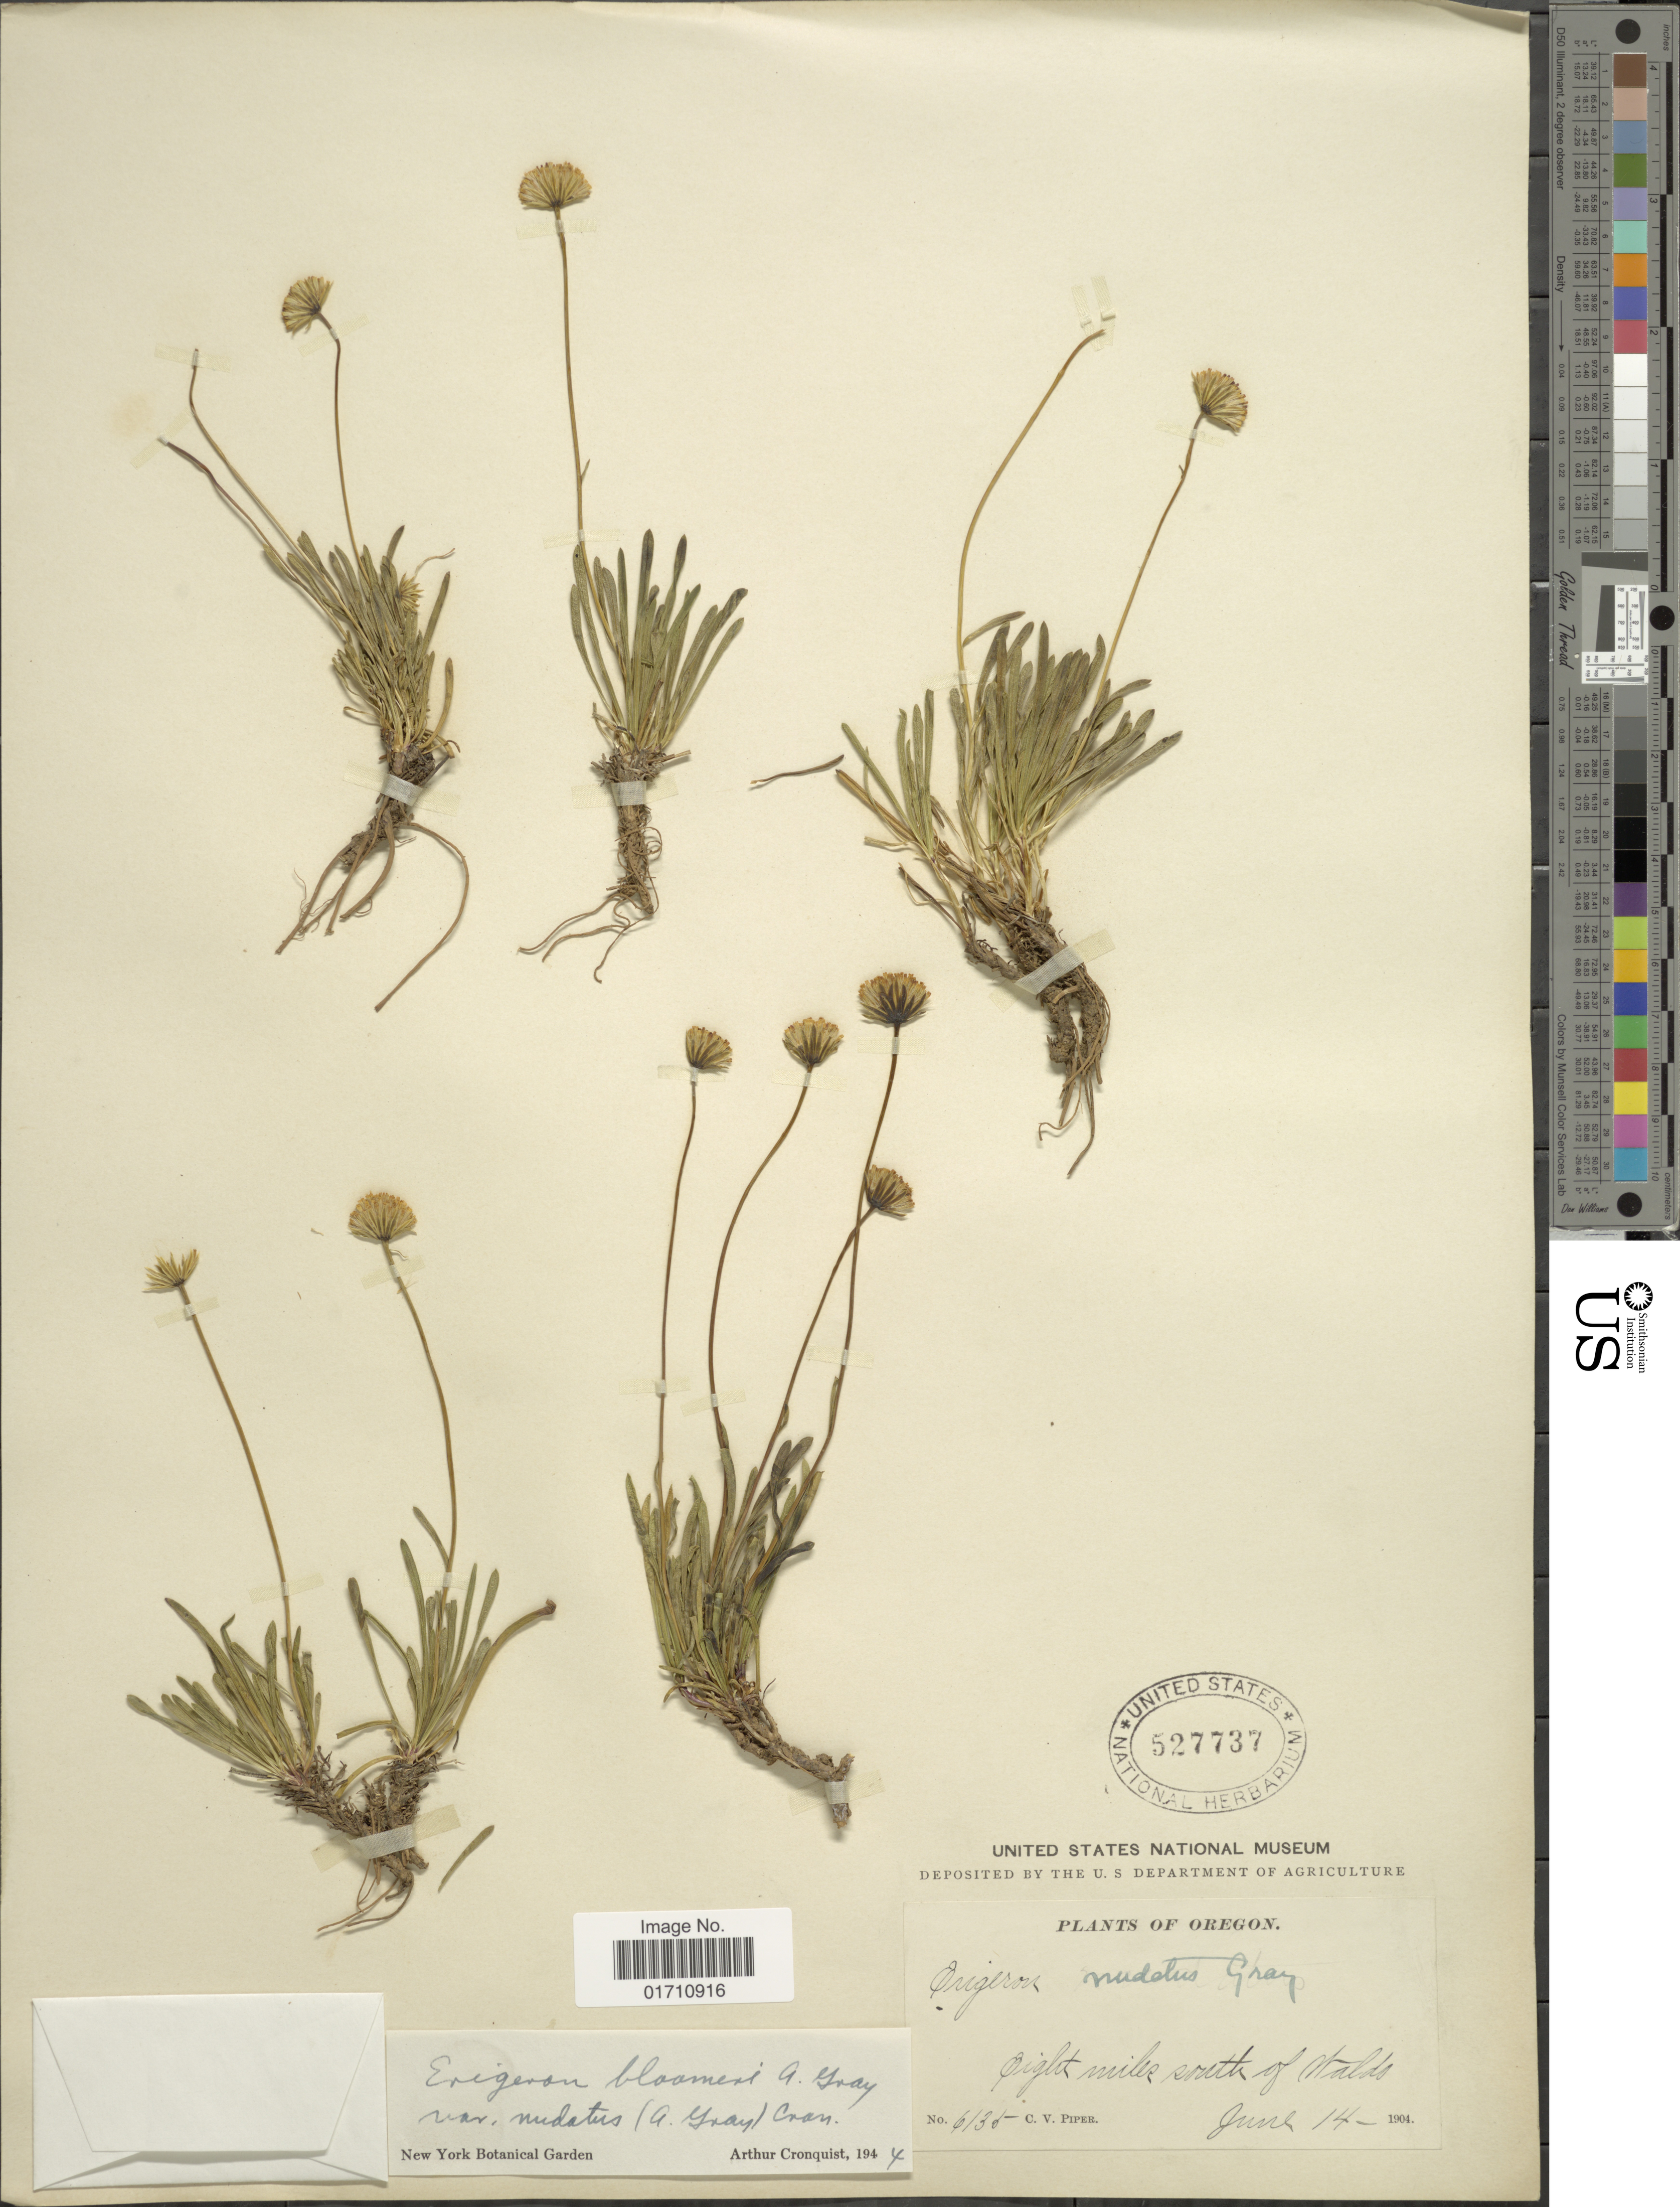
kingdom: Plantae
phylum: Tracheophyta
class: Magnoliopsida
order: Asterales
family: Asteraceae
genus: Erigeron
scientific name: Erigeron bloomeri var. nudatus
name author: (A. Gray) Cronq.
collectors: C. V. Piper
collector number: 6135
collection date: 1904-06-14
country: United States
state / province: Oregon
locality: Eight miles south of Waldo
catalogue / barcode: US 527737